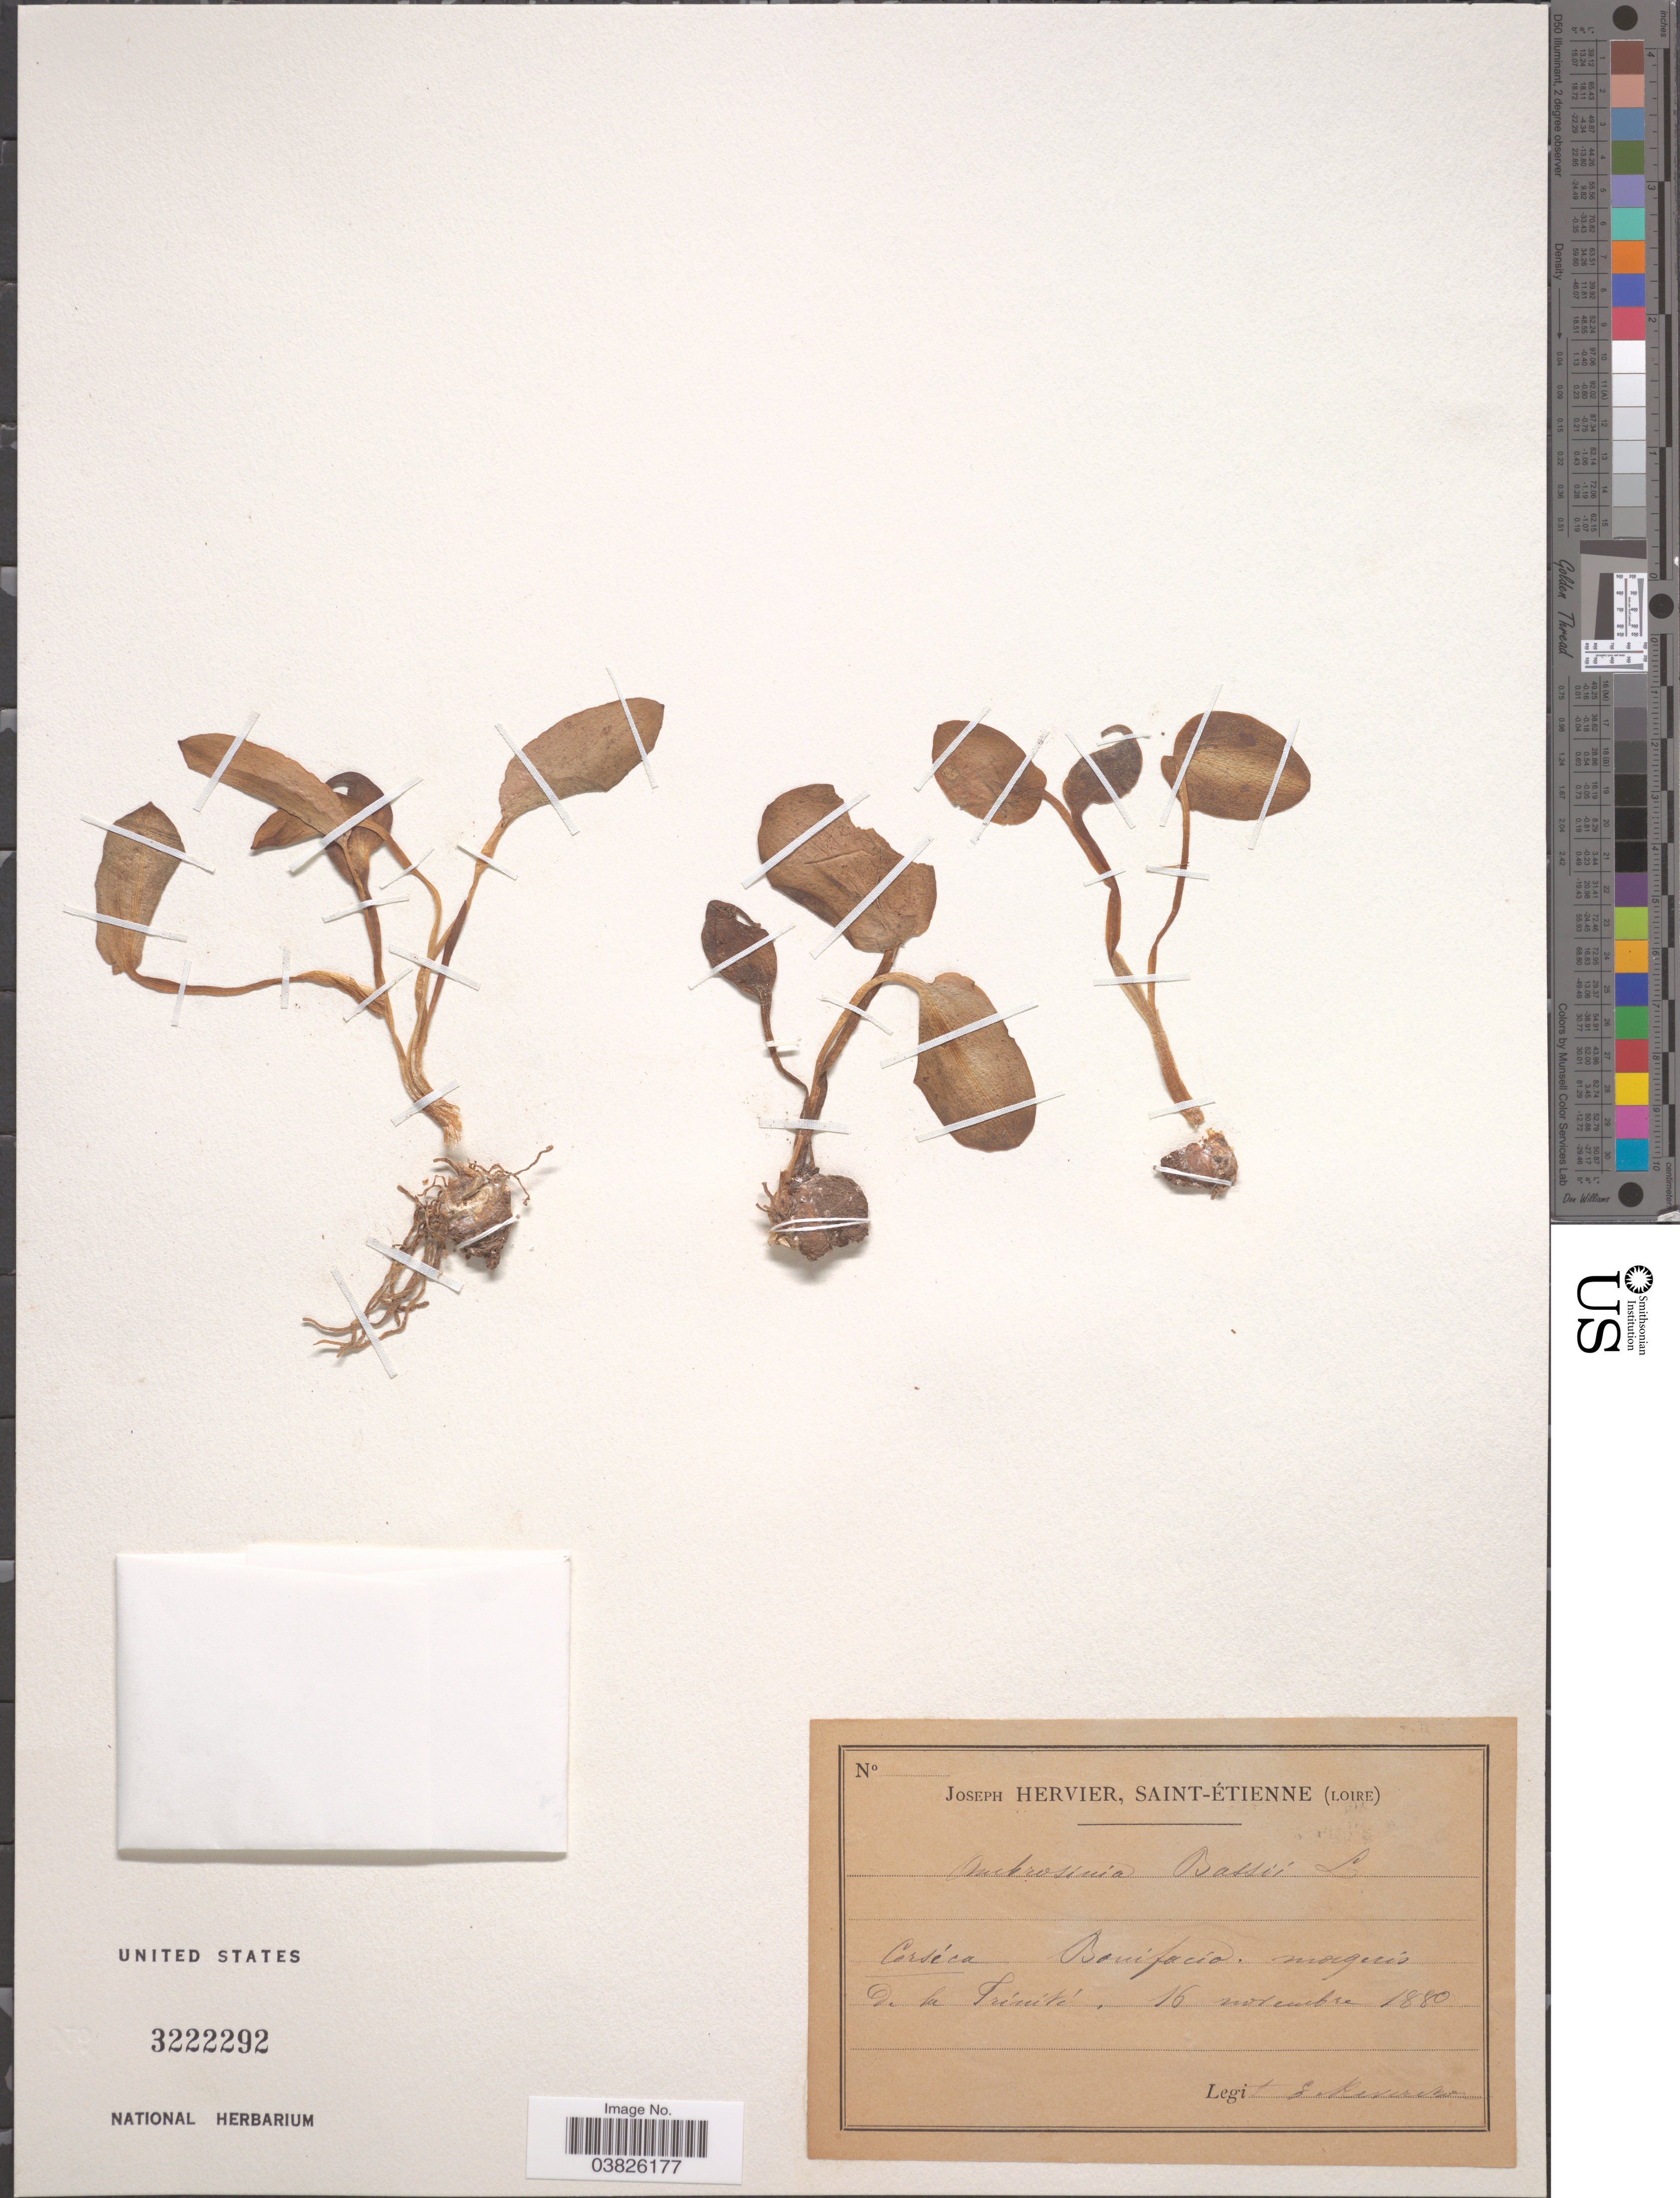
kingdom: Plantae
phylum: Tracheophyta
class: Liliopsida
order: Alismatales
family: Araceae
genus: Ambrosina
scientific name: Ambrosina bassii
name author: L.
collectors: E. Reverchon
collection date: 1880-11-16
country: France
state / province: Corsica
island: Corse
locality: Bonifacio margens de la Trinite.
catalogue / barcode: US 3222292